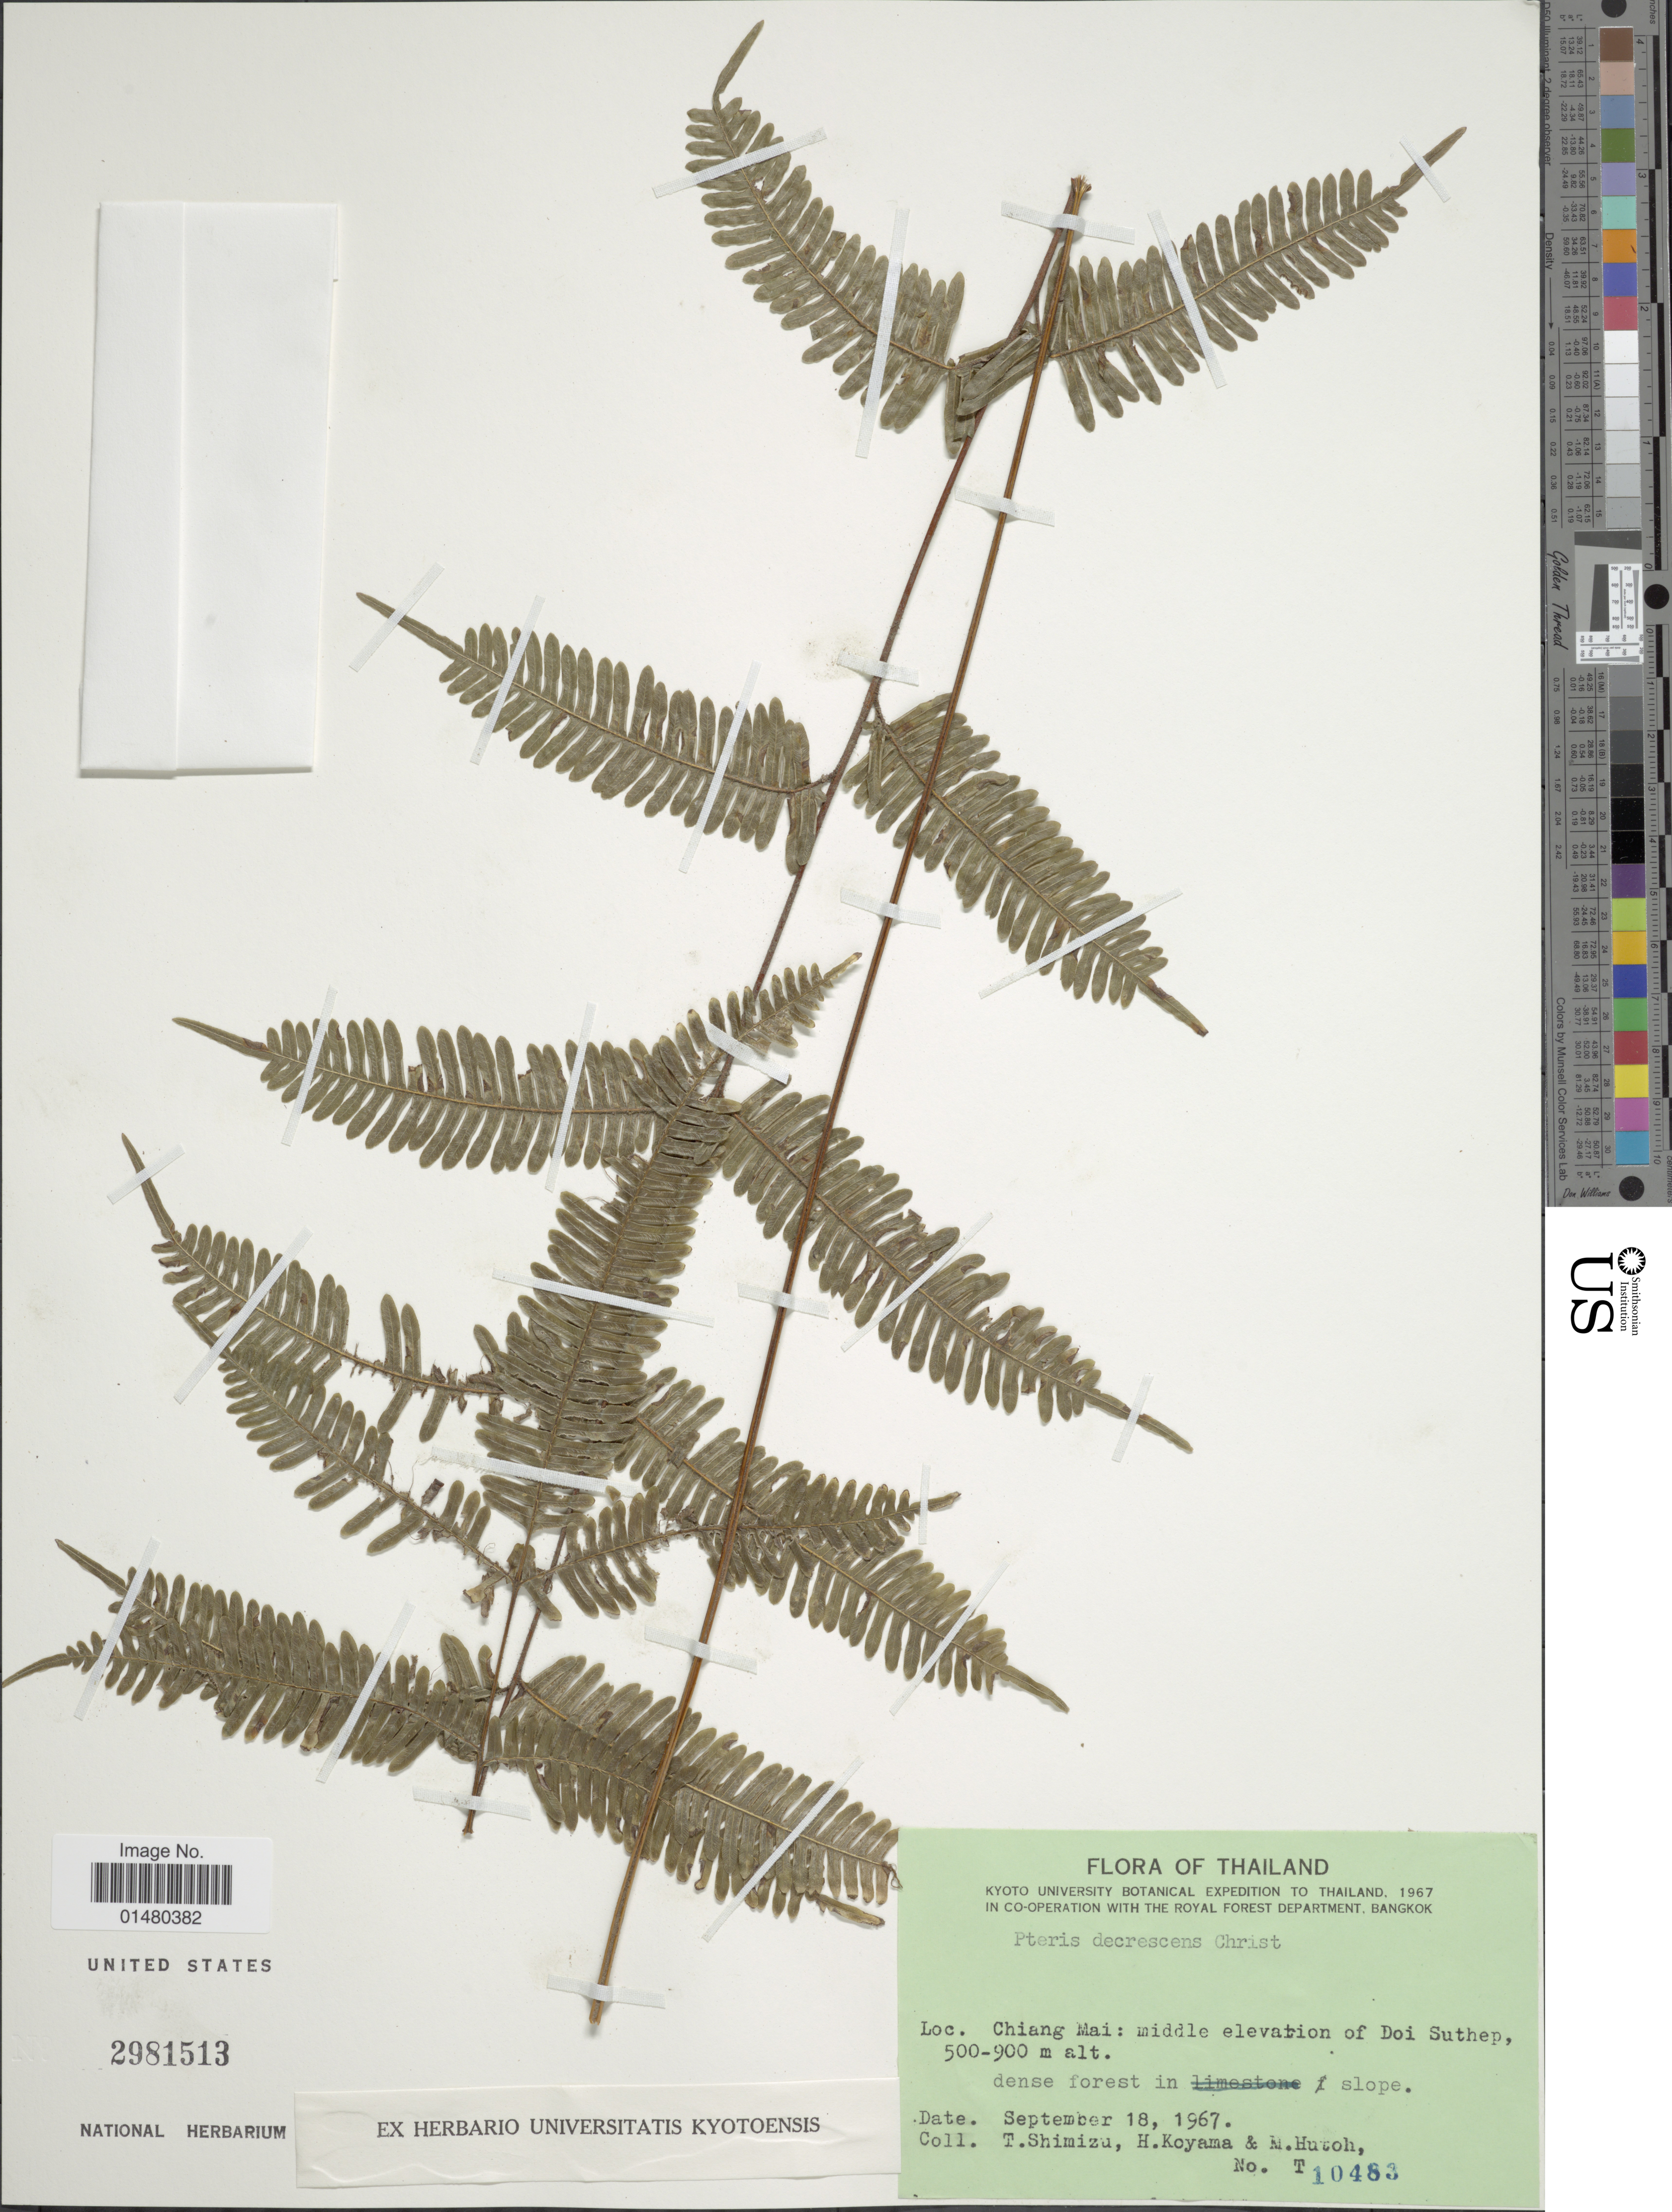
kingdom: Plantae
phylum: Tracheophyta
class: Polypodiopsida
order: Polypodiales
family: Pteridaceae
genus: Pteris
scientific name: Pteris decrescens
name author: Christ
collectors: T. Shimizu, H. Koyama & M. Hutoh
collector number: T 10483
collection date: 1967-09-18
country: Thailand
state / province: Chiang Mai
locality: Middle elevtion of Doi Suthep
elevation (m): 500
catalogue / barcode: US 2981513